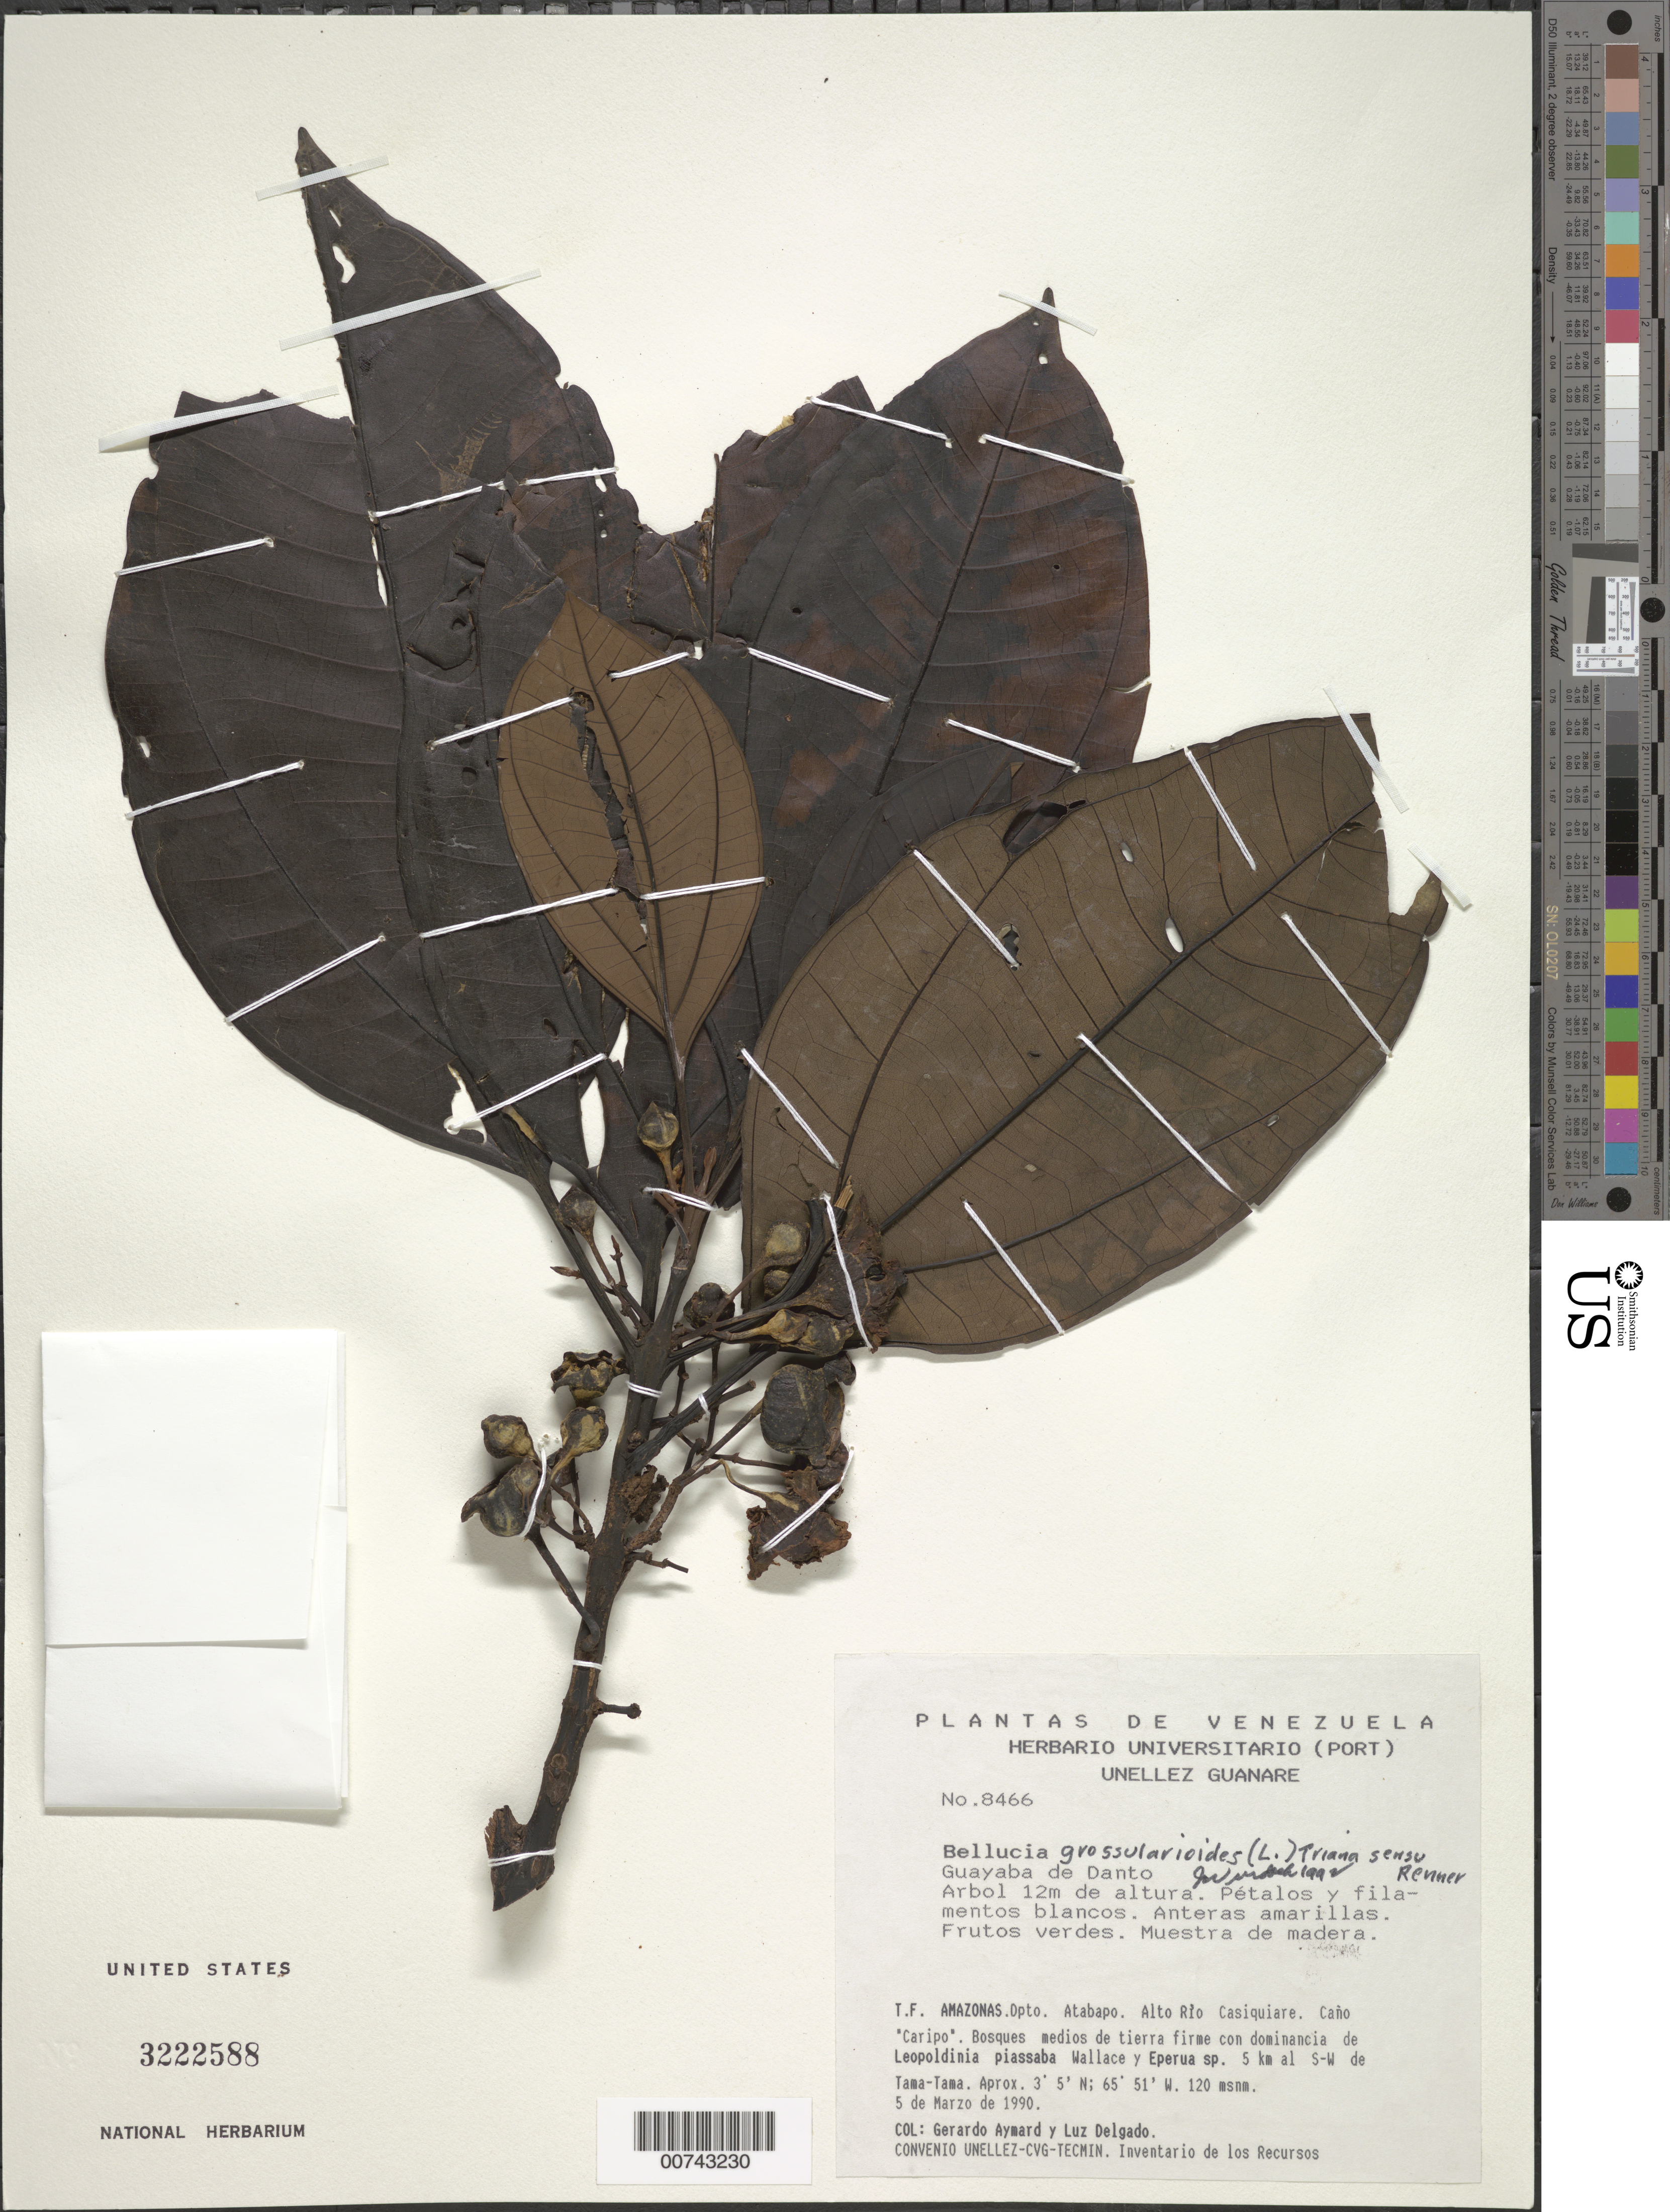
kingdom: Plantae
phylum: Tracheophyta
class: Magnoliopsida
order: Myrtales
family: Melastomataceae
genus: Bellucia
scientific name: Bellucia grossularioides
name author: (L.) Triana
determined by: Wurdack, John J., (US), US (UNITED STATES)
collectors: G. A. Aymard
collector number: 8466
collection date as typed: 5-Mar-90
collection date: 1990-03-05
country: Venezuela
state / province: Amazonas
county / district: Atabapo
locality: alto Río Casiquiare, Caño "Caripo", 5 km al SW de Tama-Tama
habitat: Bosque medios de tierra firme con dominacia de Leopoldinia piassaba Wallace y Eeprua sp.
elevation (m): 120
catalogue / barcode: US 3222588